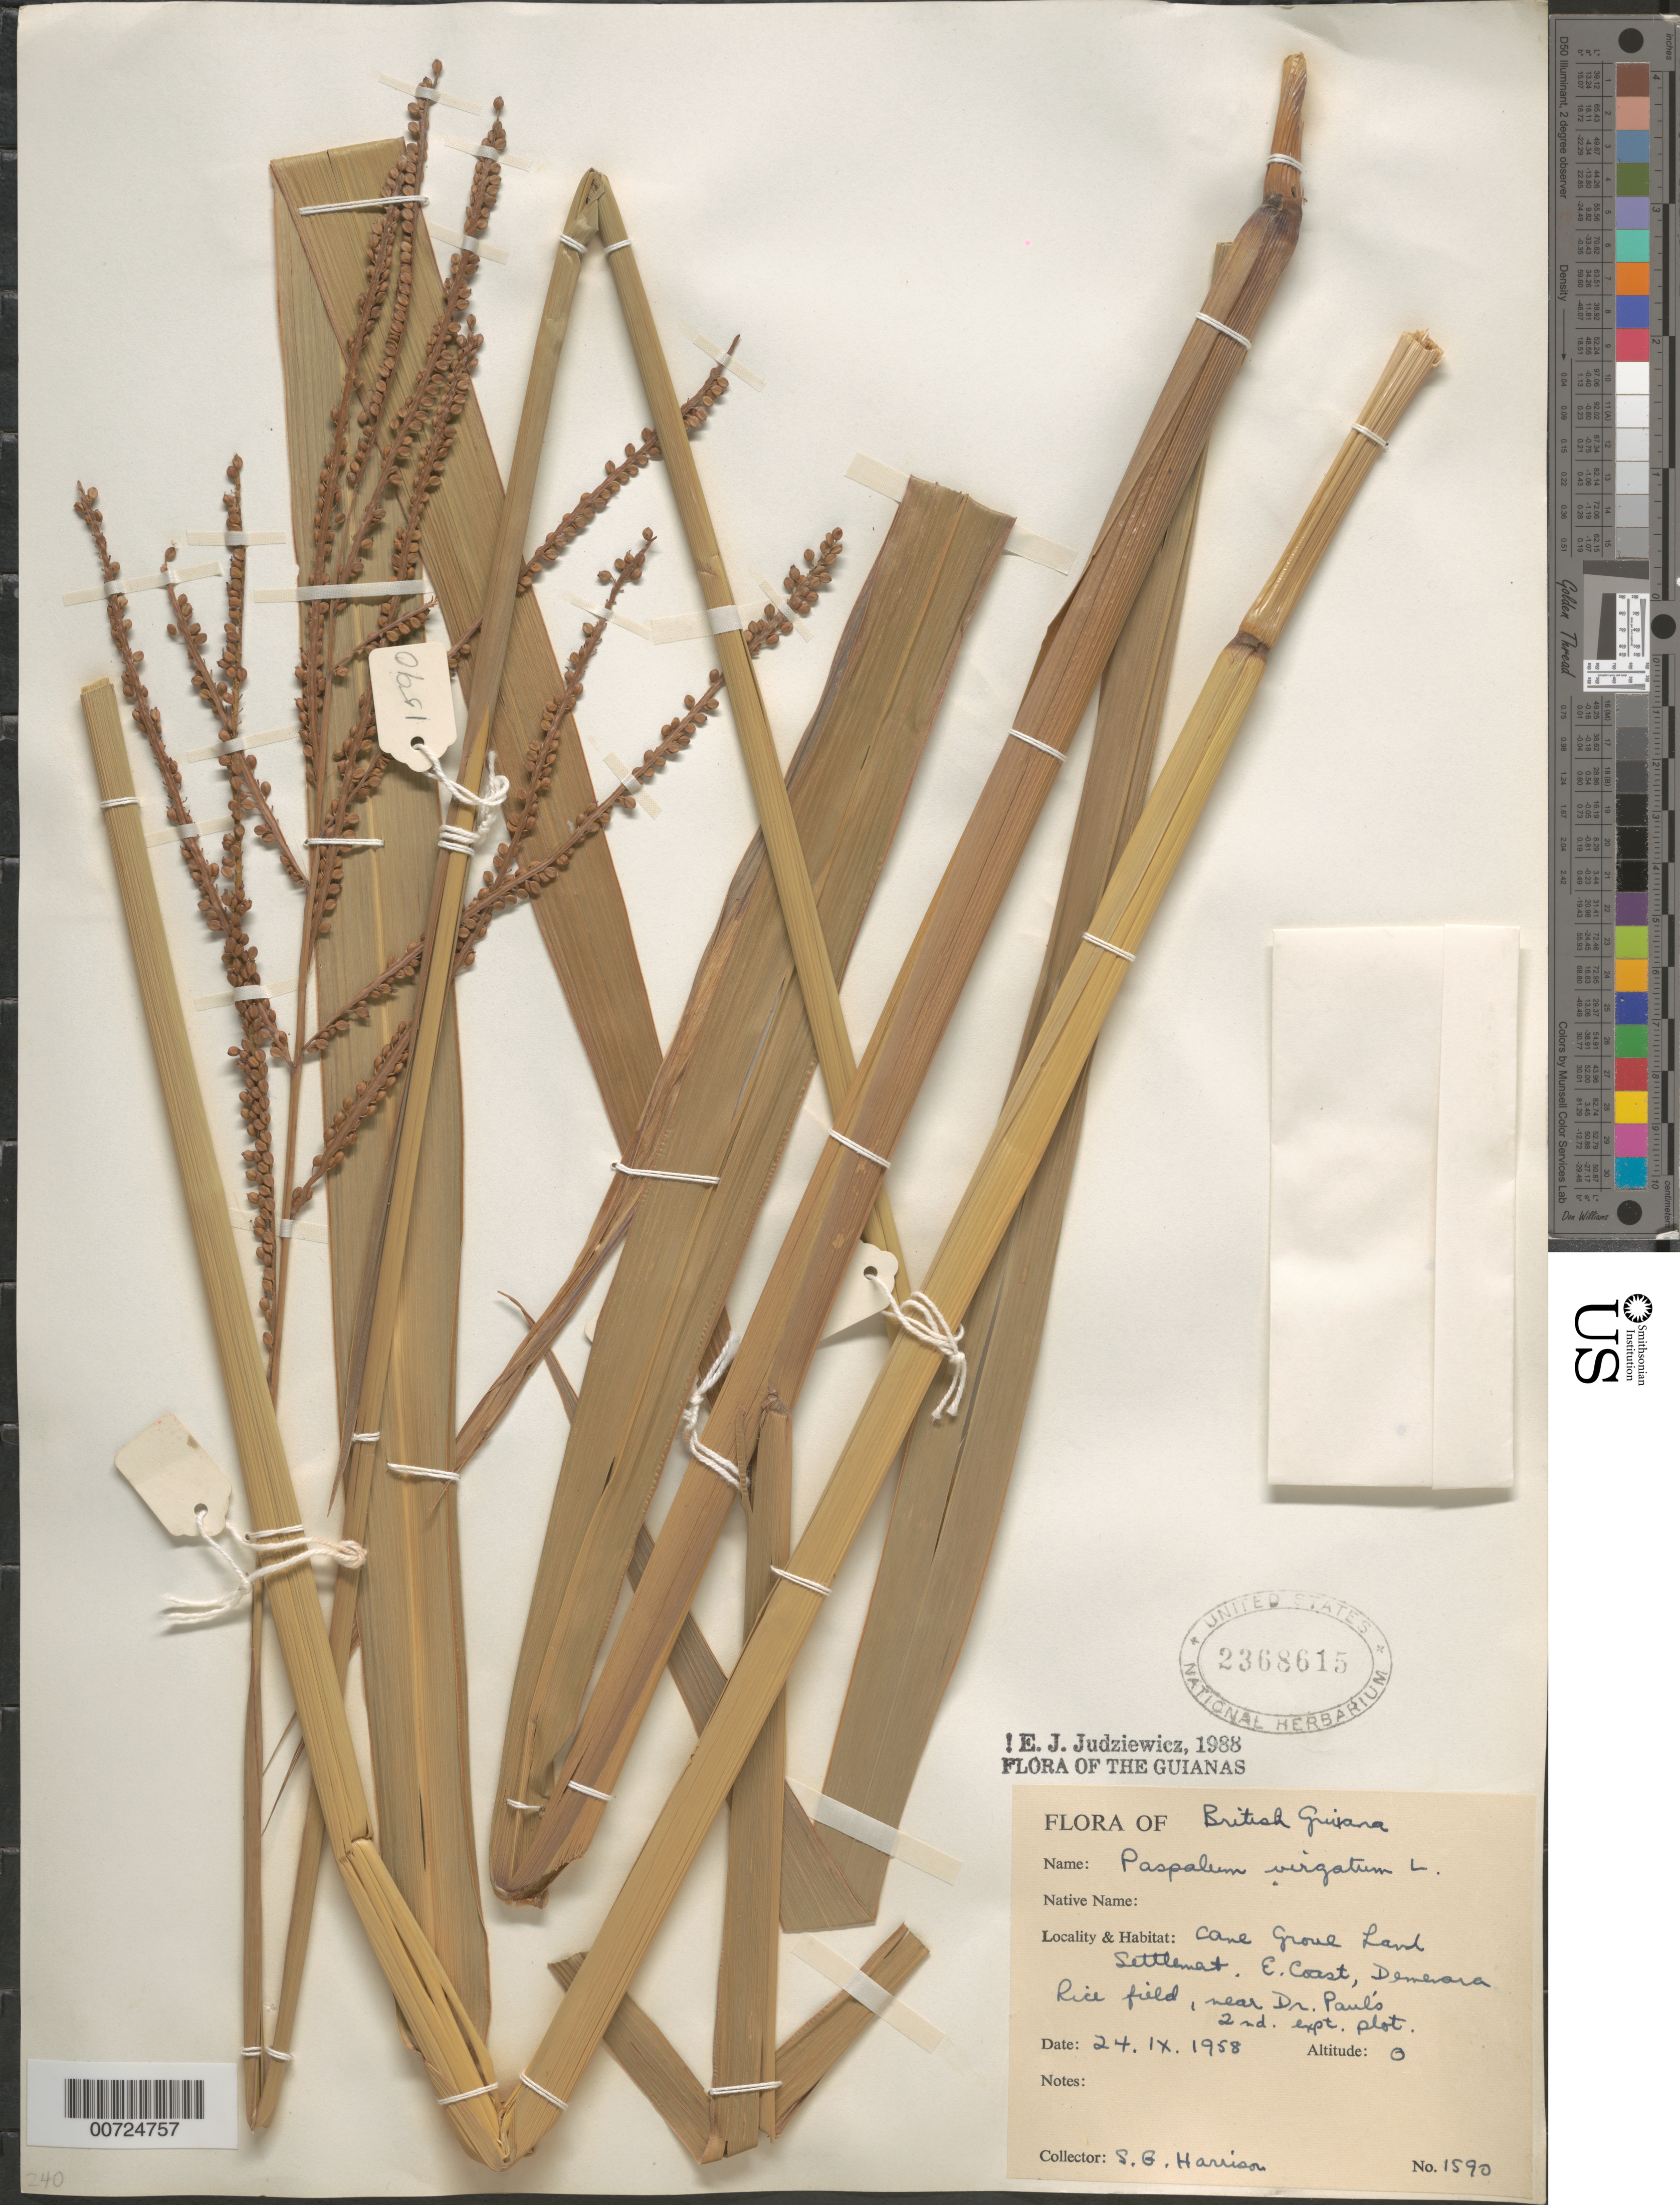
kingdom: Plantae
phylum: Tracheophyta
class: Liliopsida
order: Poales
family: Poaceae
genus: Paspalum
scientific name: Paspalum virgatum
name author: L.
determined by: Judziewicz, E. J.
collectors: S. G. Harrison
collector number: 1590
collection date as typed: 24-Sep-58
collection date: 1958-09-24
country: Guyana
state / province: Demerara-Mahaica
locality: Cane Grove Land Settlement, East Coast Demerara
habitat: Rice field, near Dr. Paul's 2nd Exp. Plot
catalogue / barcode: US 2368615